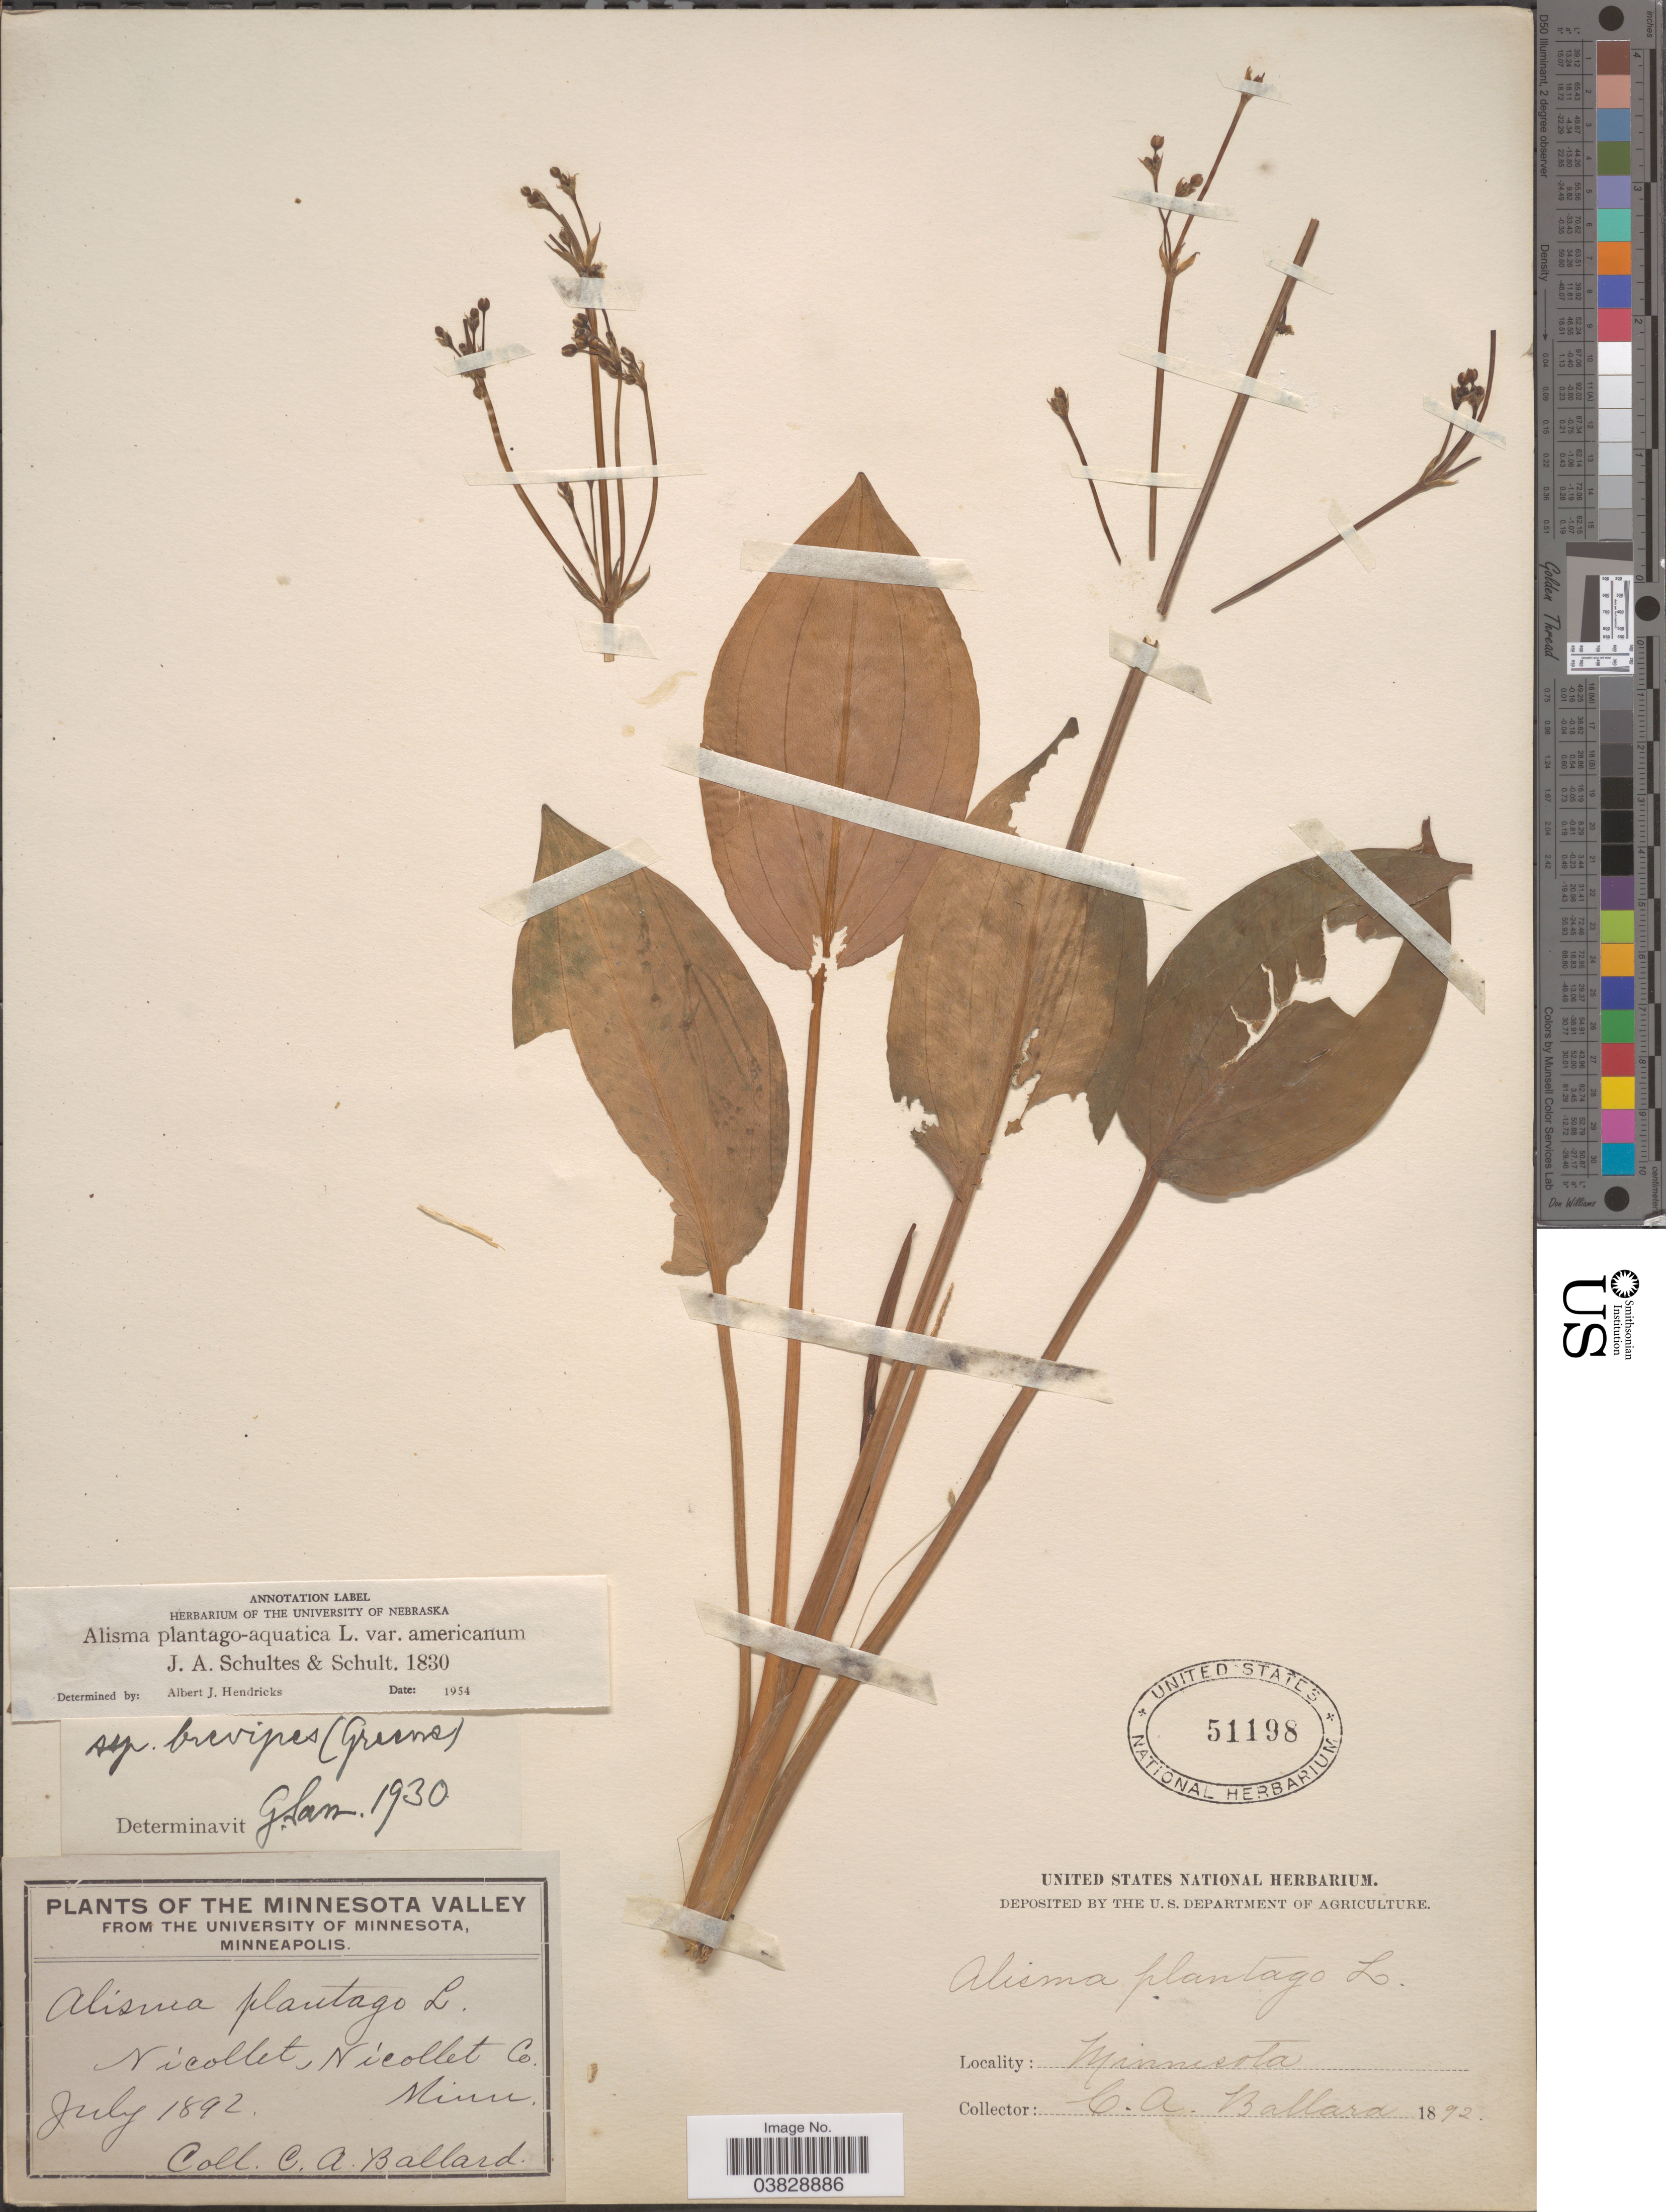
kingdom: Plantae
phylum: Tracheophyta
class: Liliopsida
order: Alismatales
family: Alismataceae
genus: Alisma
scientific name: Alisma plantago-aquatica var. americanum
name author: L.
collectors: C. A. Ballard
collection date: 1892-07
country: United States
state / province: Minnesota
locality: The Minnesota Valley. Nicollet, Nicollet Co.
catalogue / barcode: US 51198